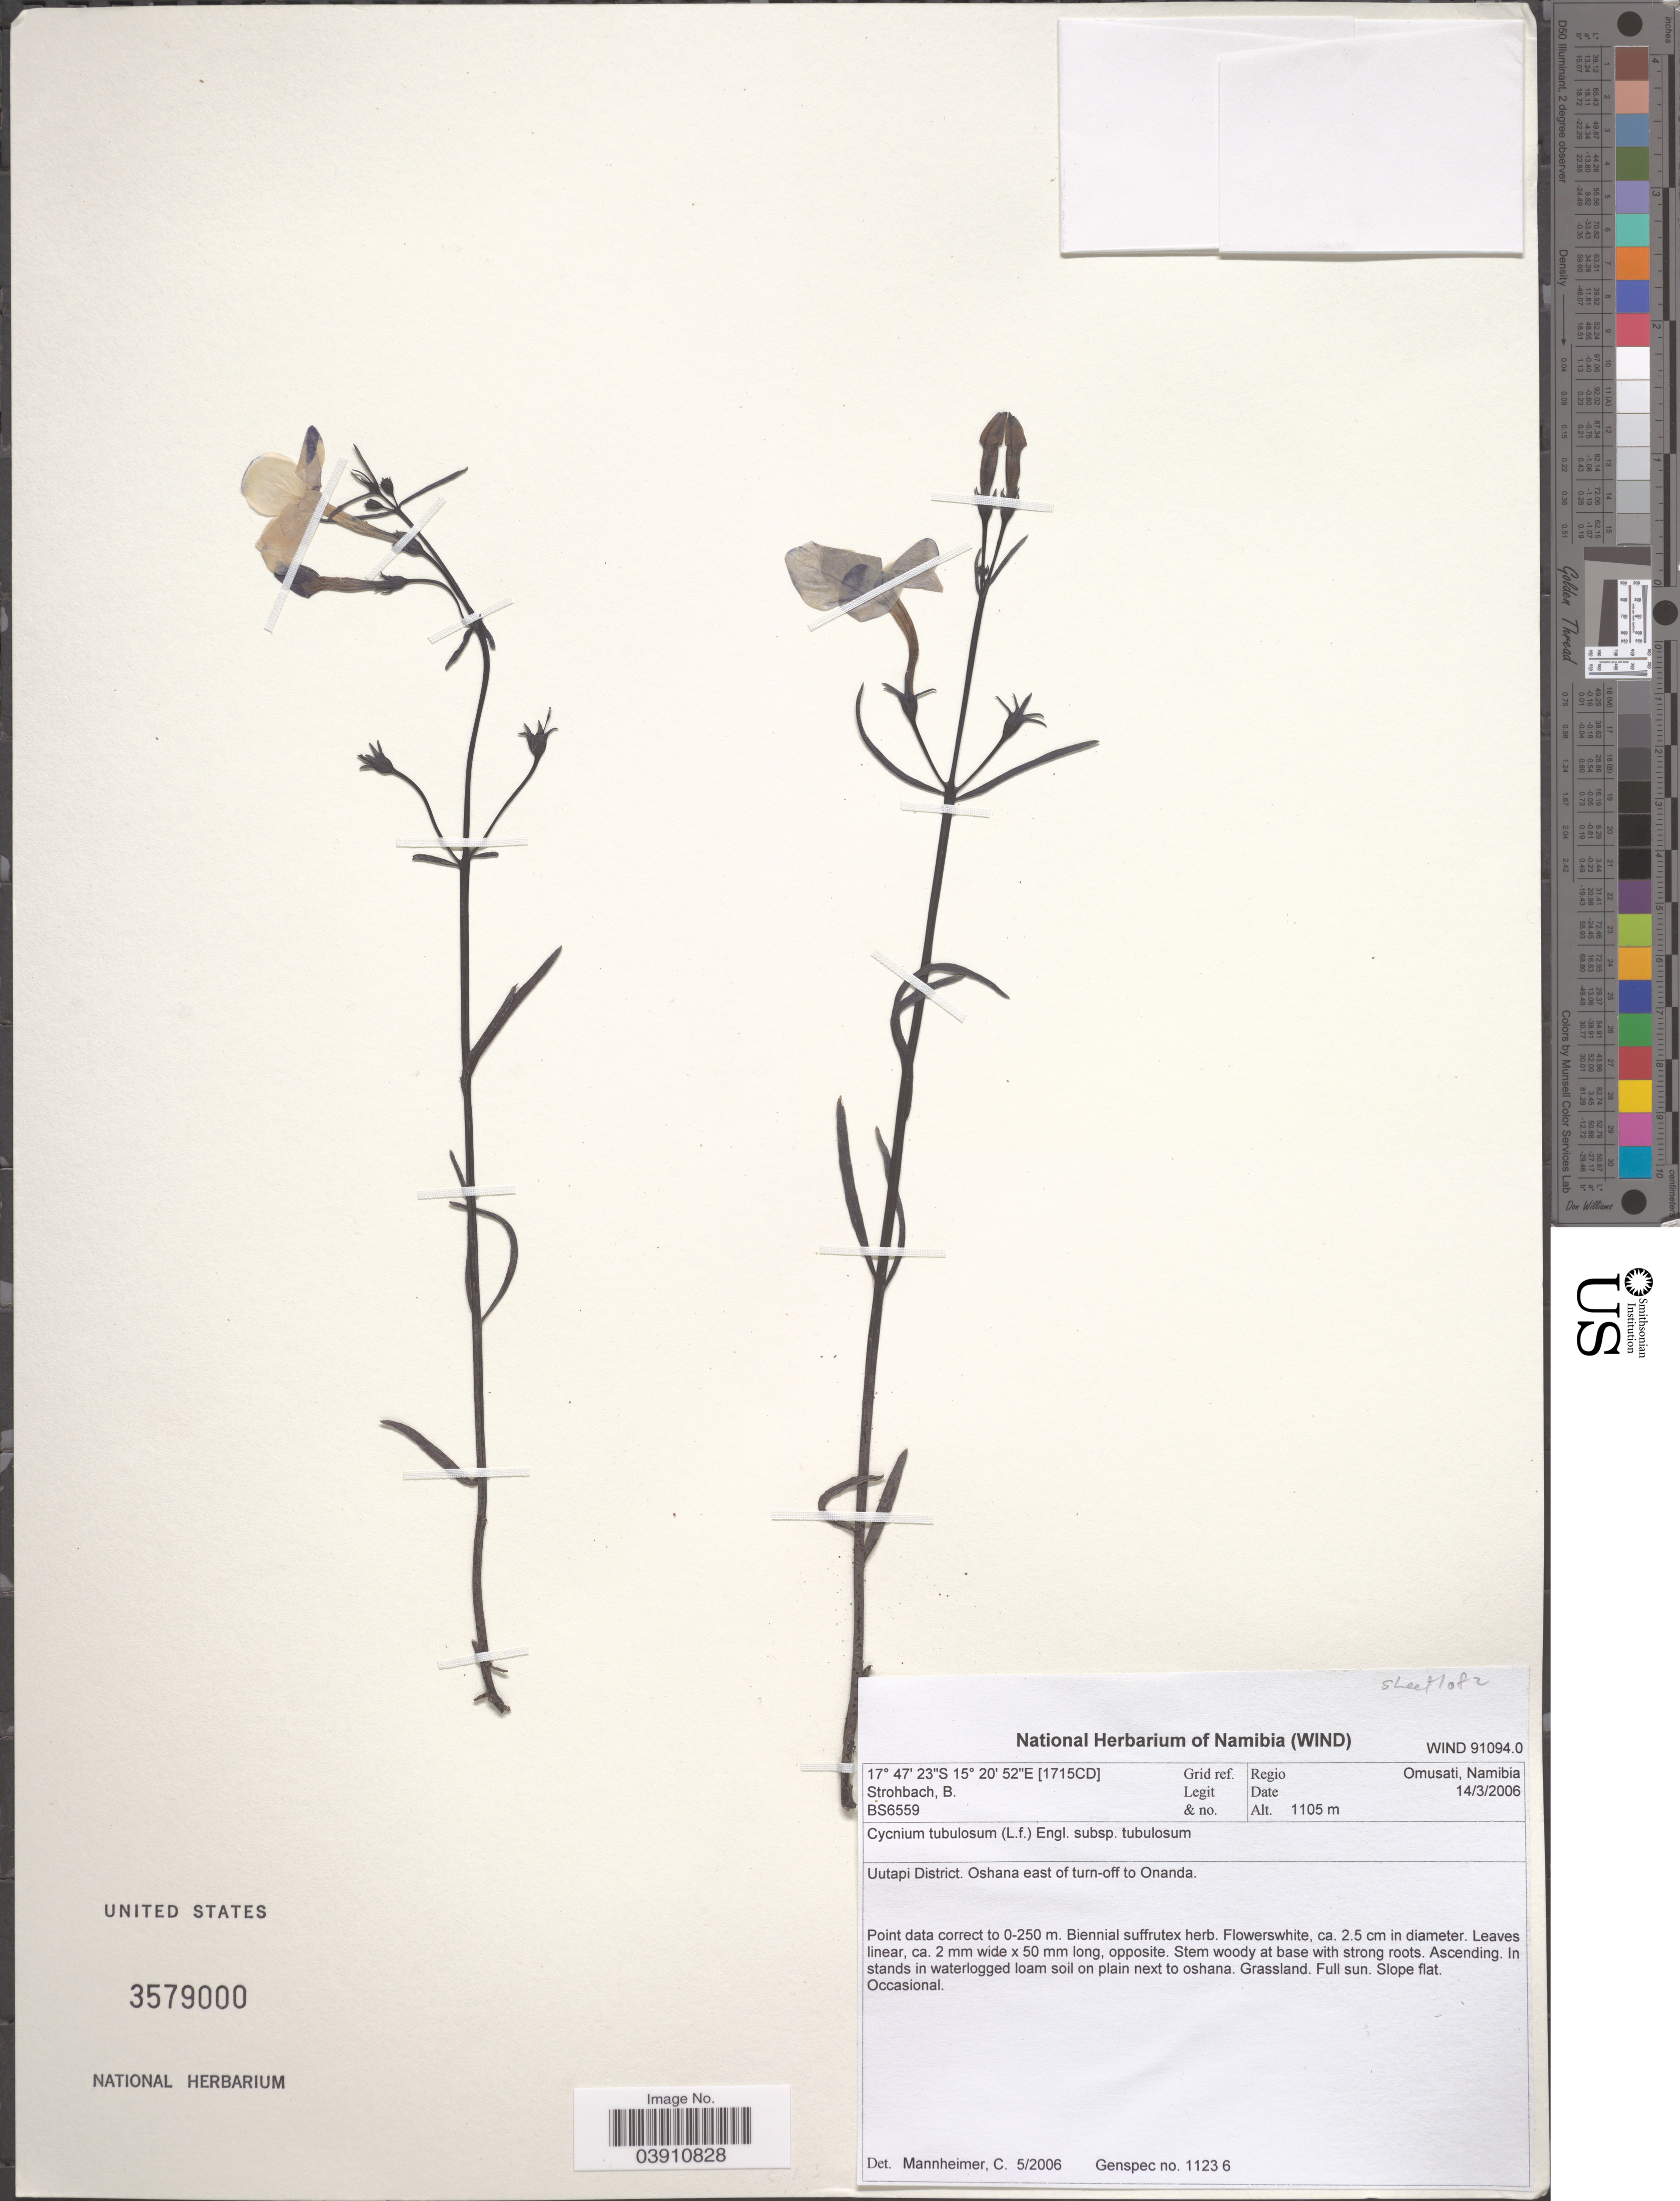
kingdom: Plantae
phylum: Tracheophyta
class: Magnoliopsida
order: Lamiales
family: Orobanchaceae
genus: Cycnium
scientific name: Cycnium tubulosum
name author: (L. f.) Engl.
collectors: B. Strohbach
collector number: BS6559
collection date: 2006-03-14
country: Namibia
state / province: Omusati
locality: [1715CD] Grid ref. Regio Omusati, Namibia. Uutapi District. Oshana east of turn-off to Onanda.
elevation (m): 1105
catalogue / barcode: US 3579000